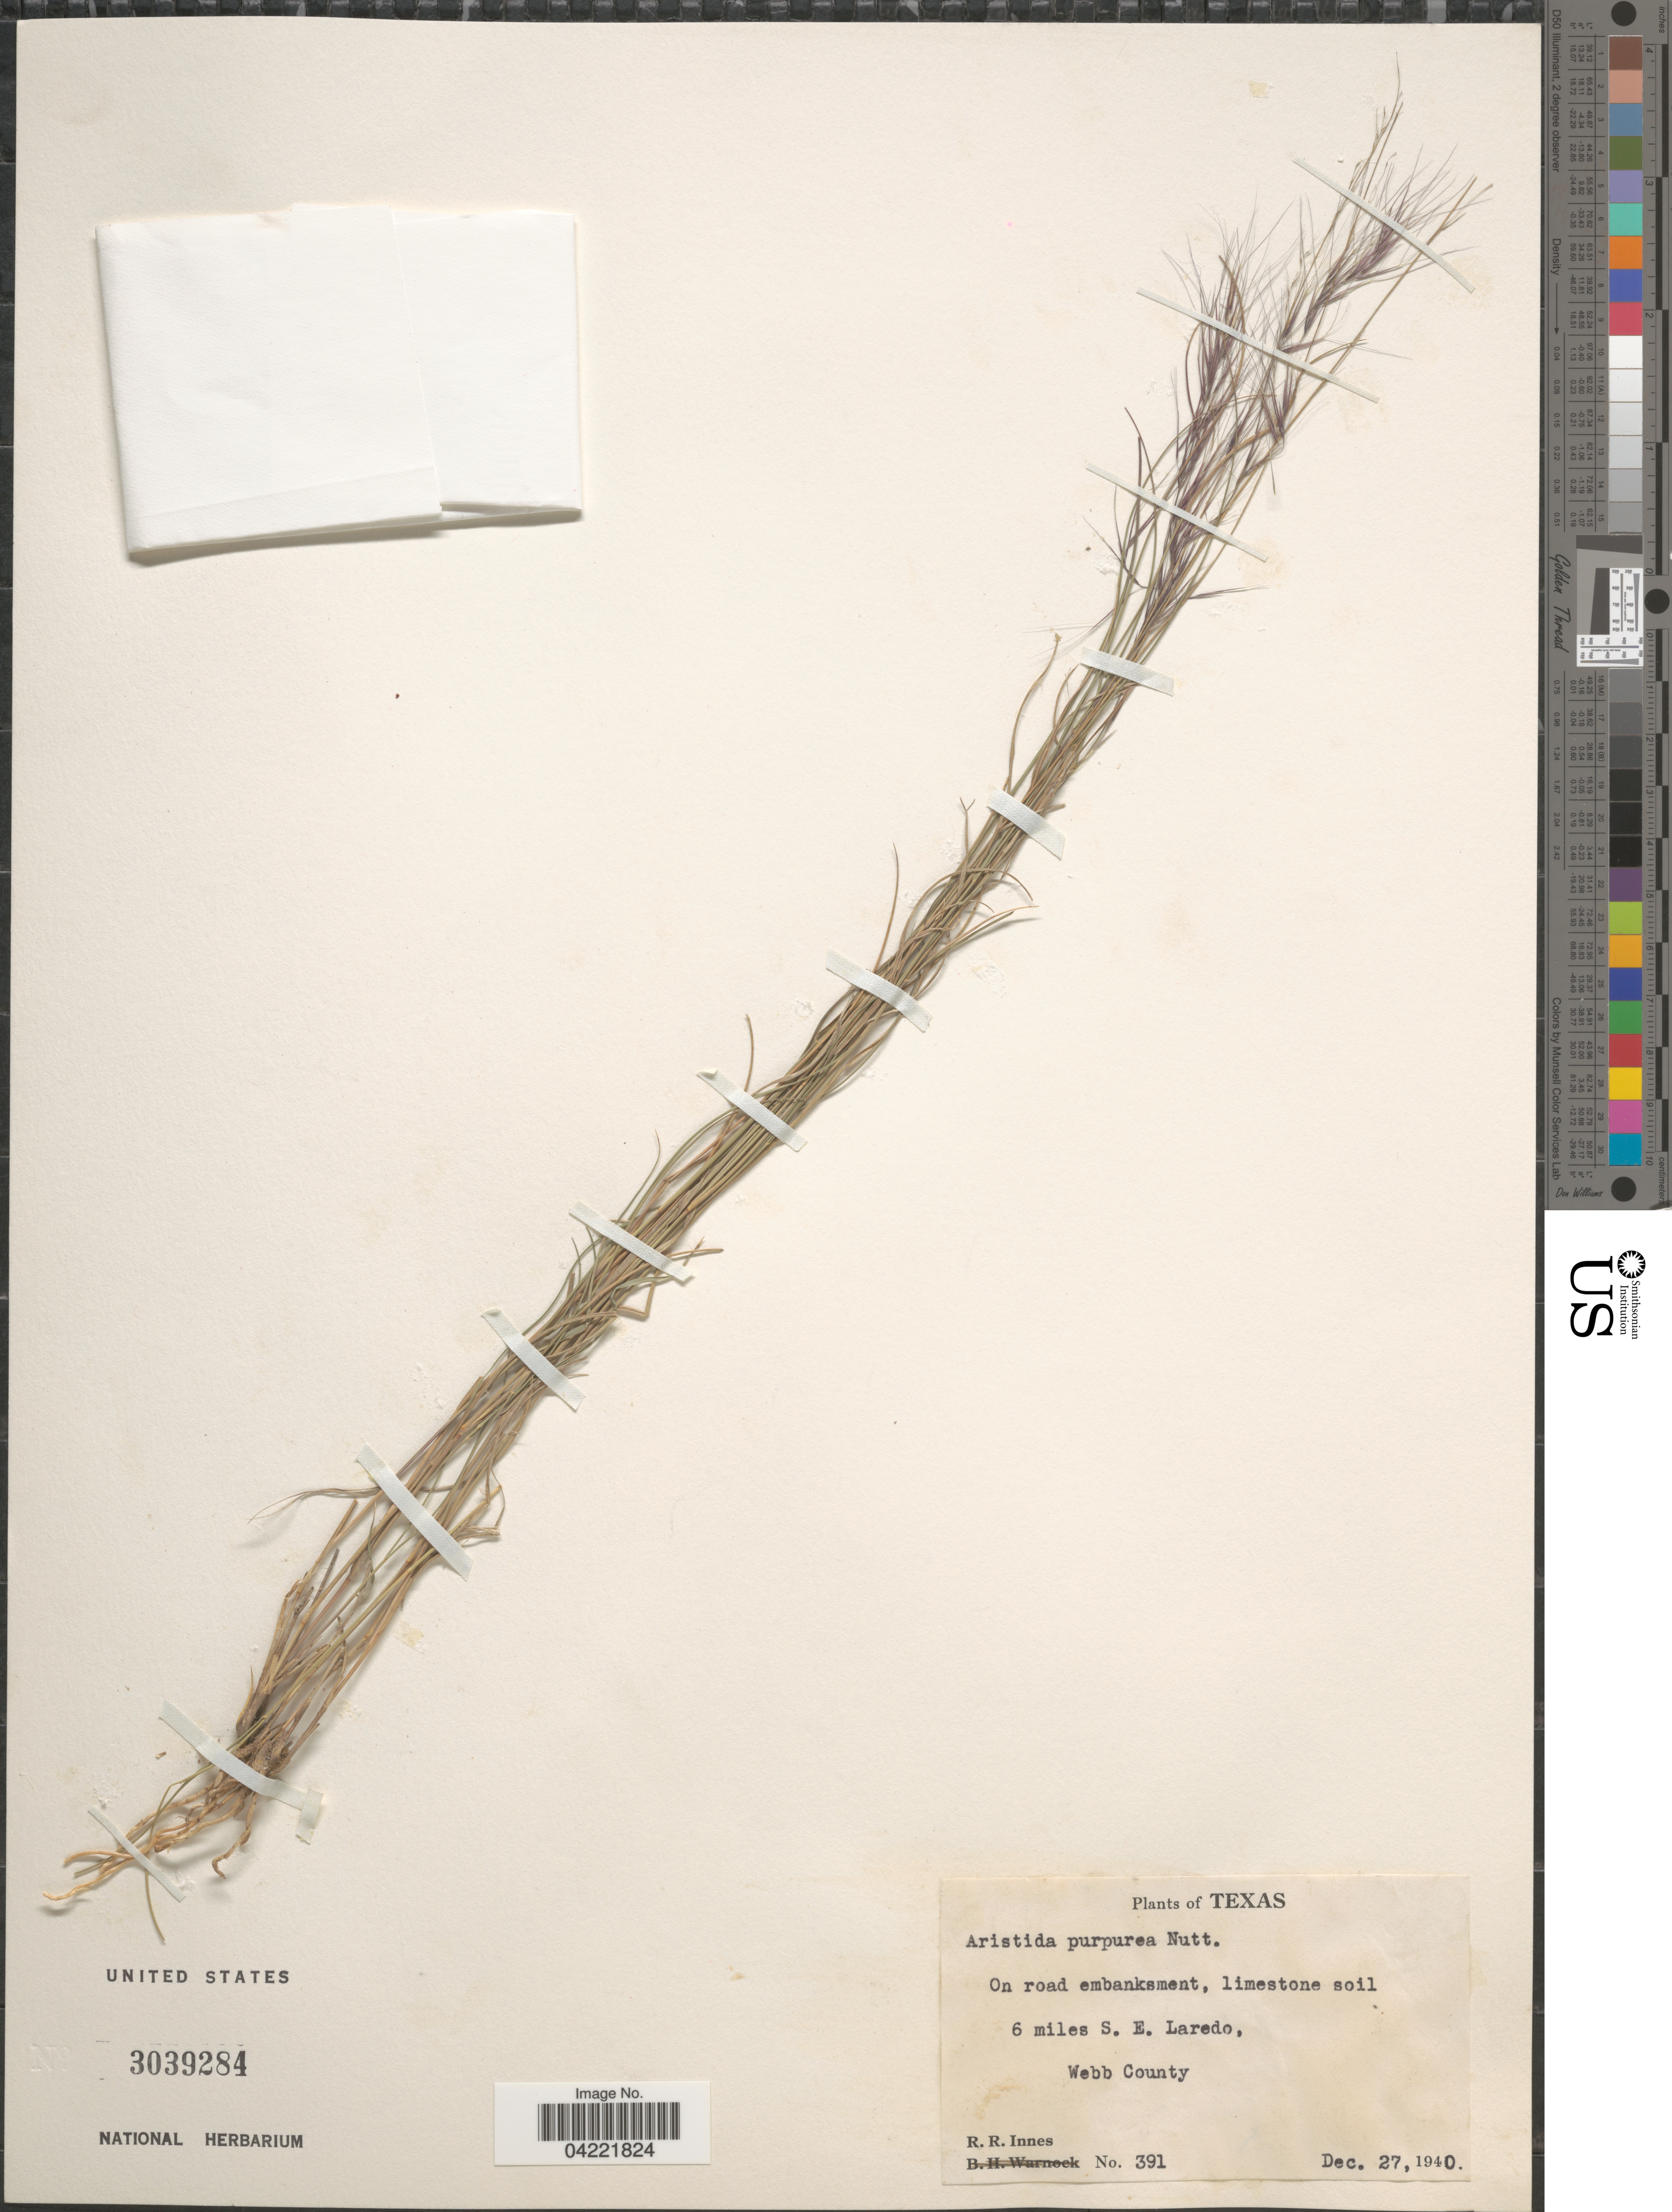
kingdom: Plantae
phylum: Tracheophyta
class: Liliopsida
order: Poales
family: Poaceae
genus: Aristida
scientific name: Aristida purpurea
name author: Nutt.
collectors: R. Rose-Innes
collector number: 391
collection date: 1940-12-27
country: United States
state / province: Texas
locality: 6 miles S.E. Laredo, Webb County.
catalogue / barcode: US 3039284